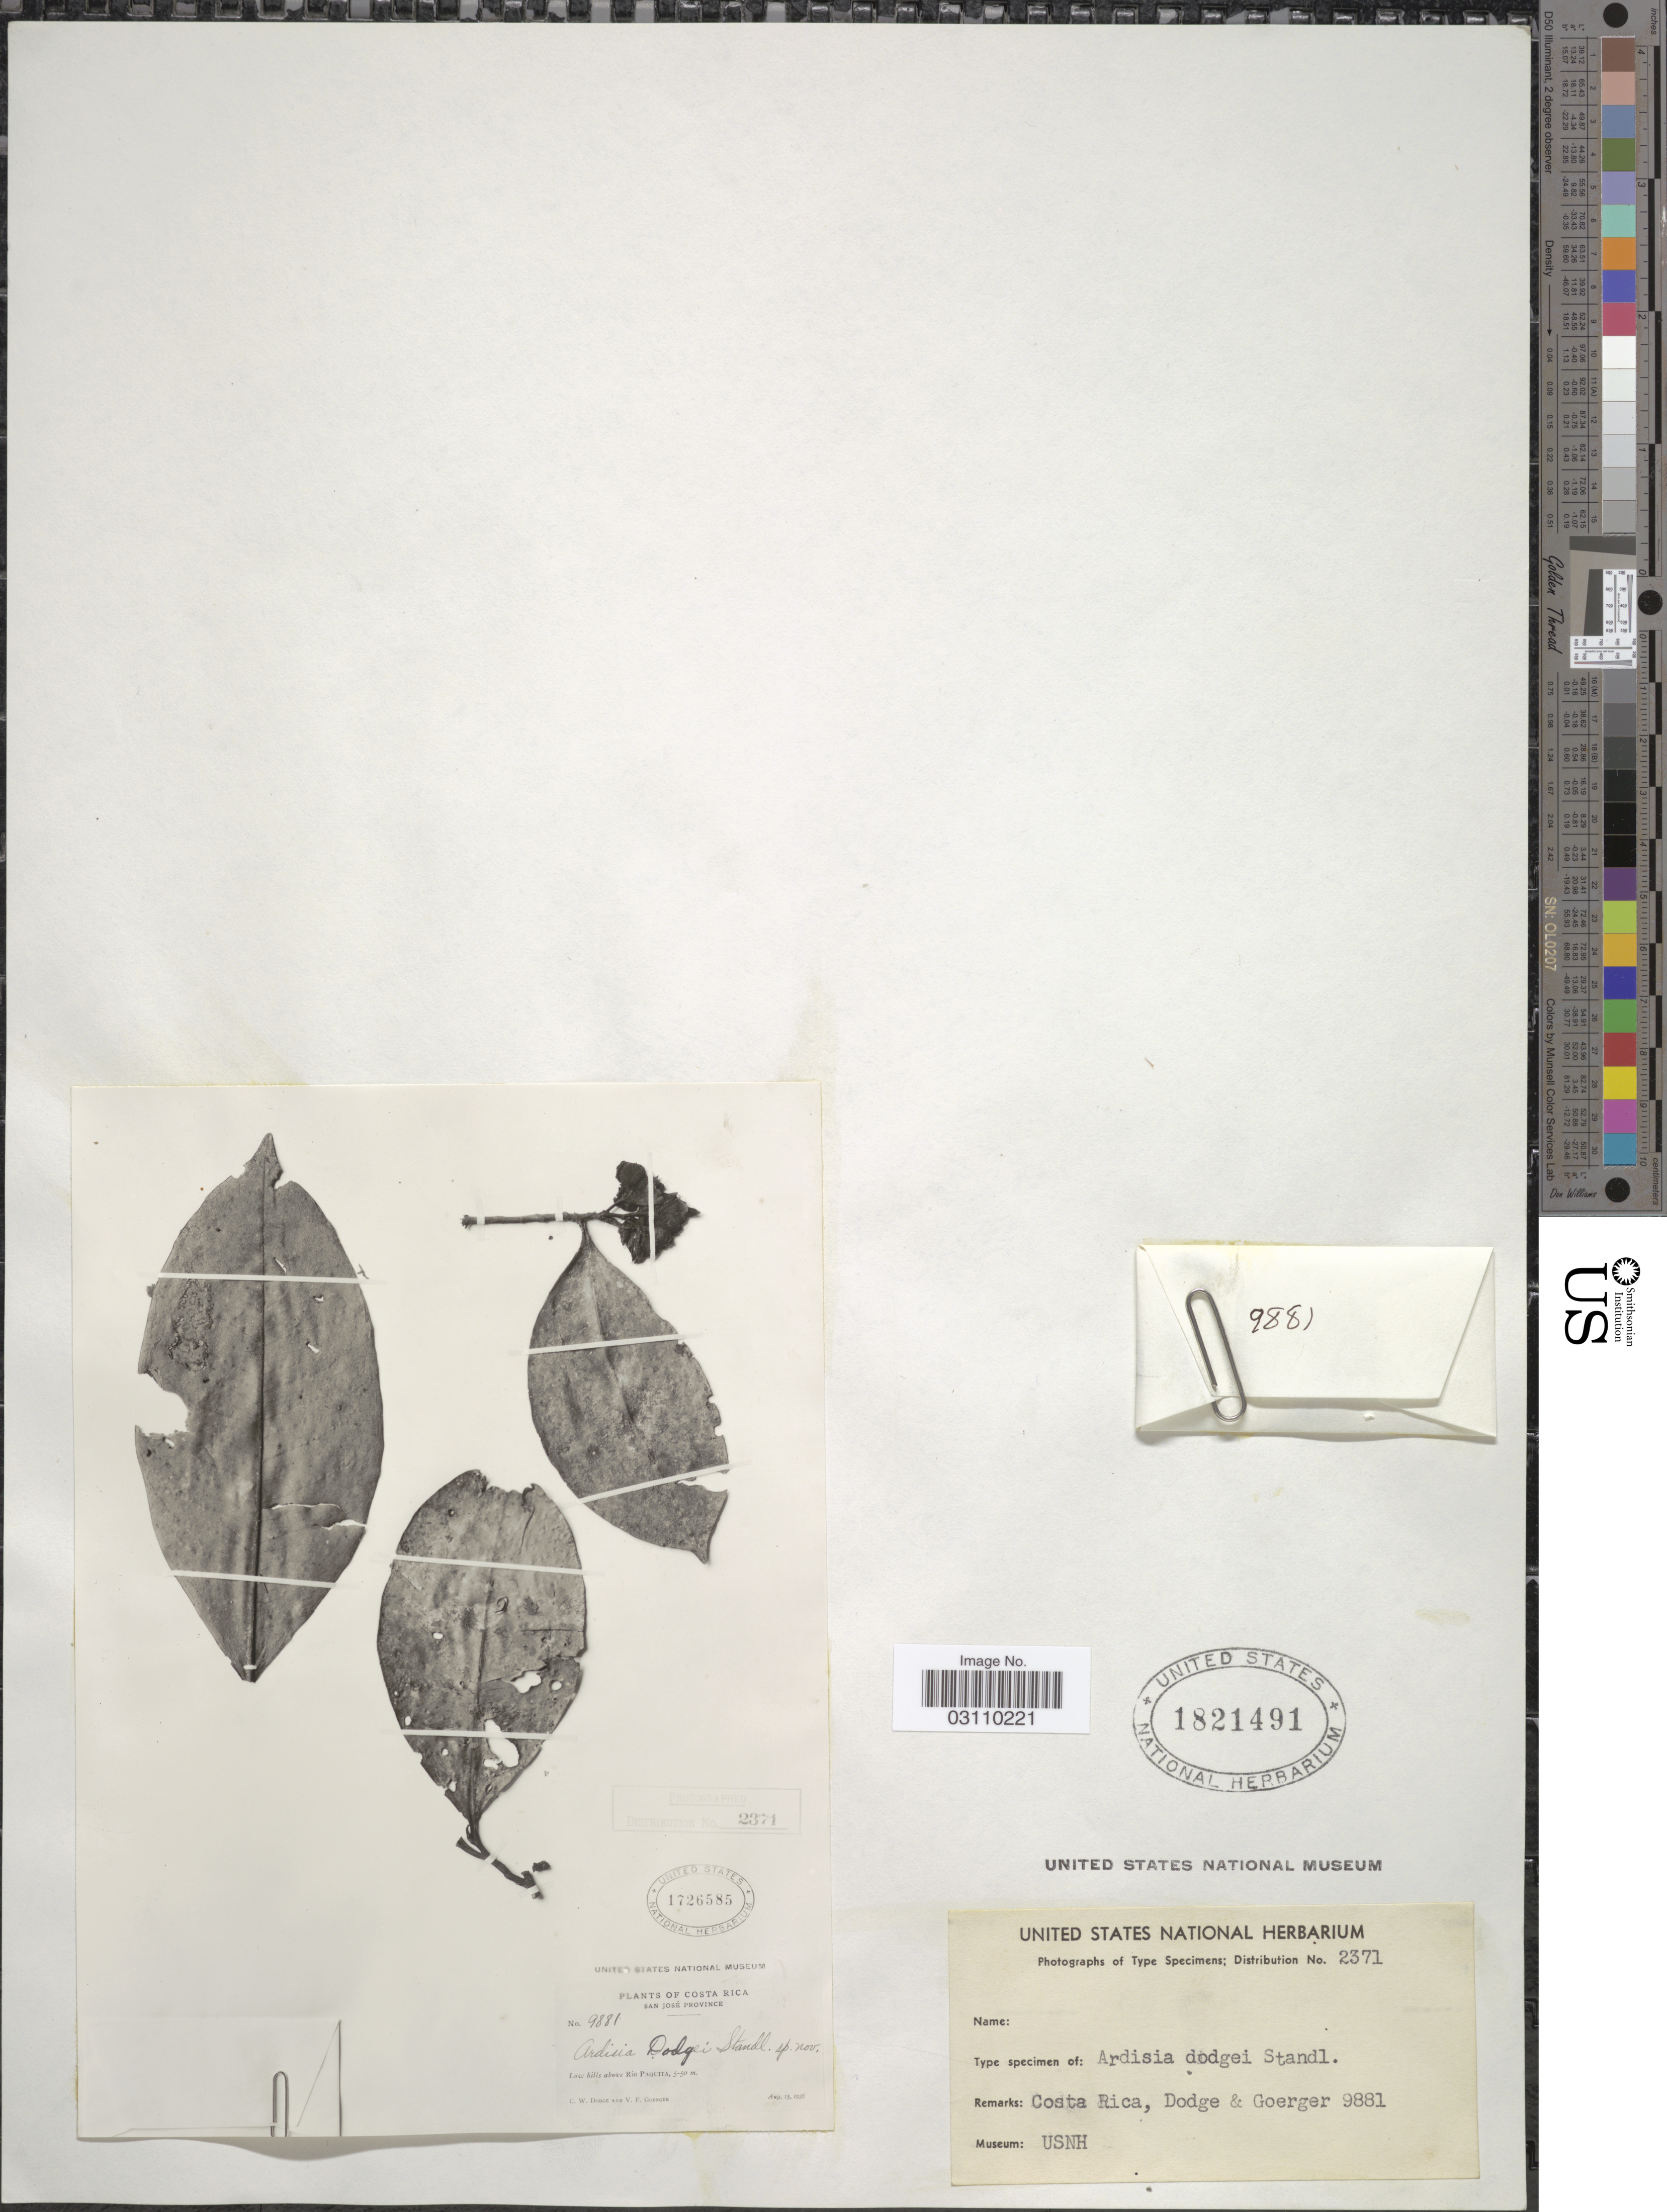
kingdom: Plantae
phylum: Tracheophyta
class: Magnoliopsida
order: Ericales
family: Primulaceae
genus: Ardisia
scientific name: Ardisia dodgei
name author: Standl.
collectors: C. Dodge & V. Goerger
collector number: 9881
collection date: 1936-08-15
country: Costa Rica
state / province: San José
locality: Low hills above Rio Paquita.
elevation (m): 5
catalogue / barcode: US 1726585